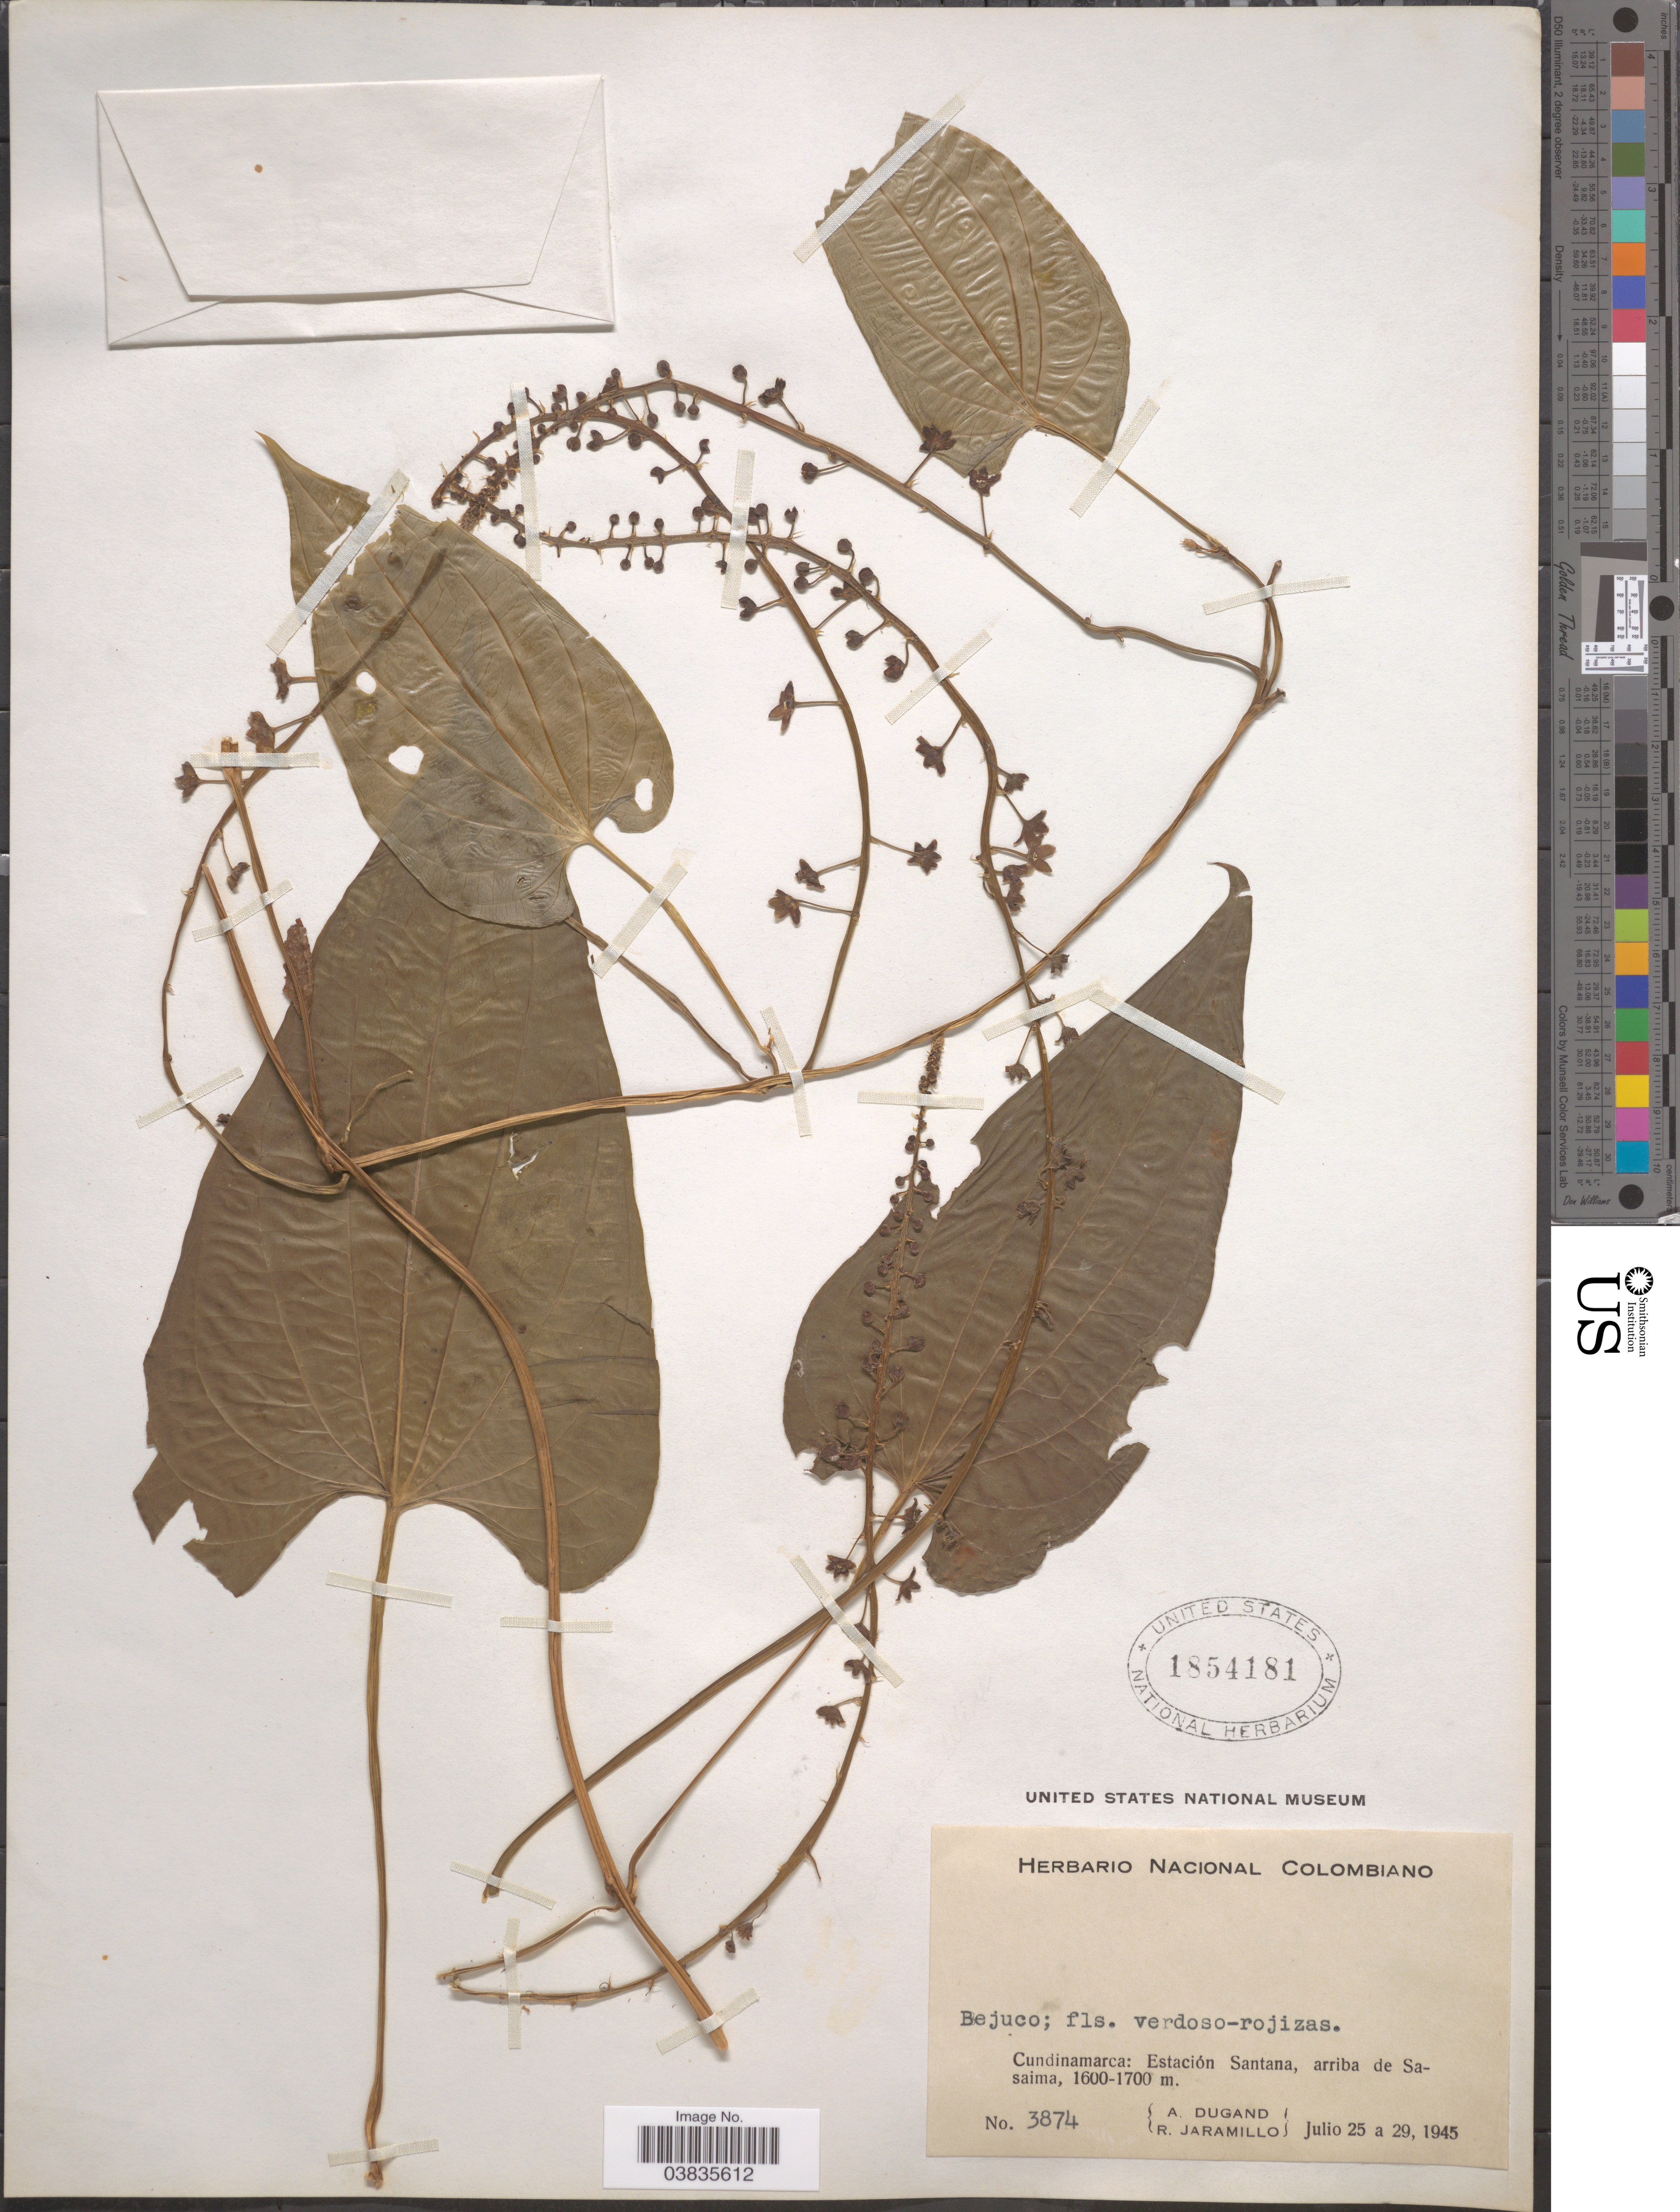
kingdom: Plantae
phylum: Tracheophyta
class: Liliopsida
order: Dioscoreales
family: Dioscoreaceae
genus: Dioscorea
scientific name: Dioscorea sp.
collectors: A. Dugand & R. Jaramillo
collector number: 3874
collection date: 1945-07-25/1945-07-29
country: Colombia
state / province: Cundinamarca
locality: Estación Santana, arriba de Sasaima.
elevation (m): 1600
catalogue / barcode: US 1854181